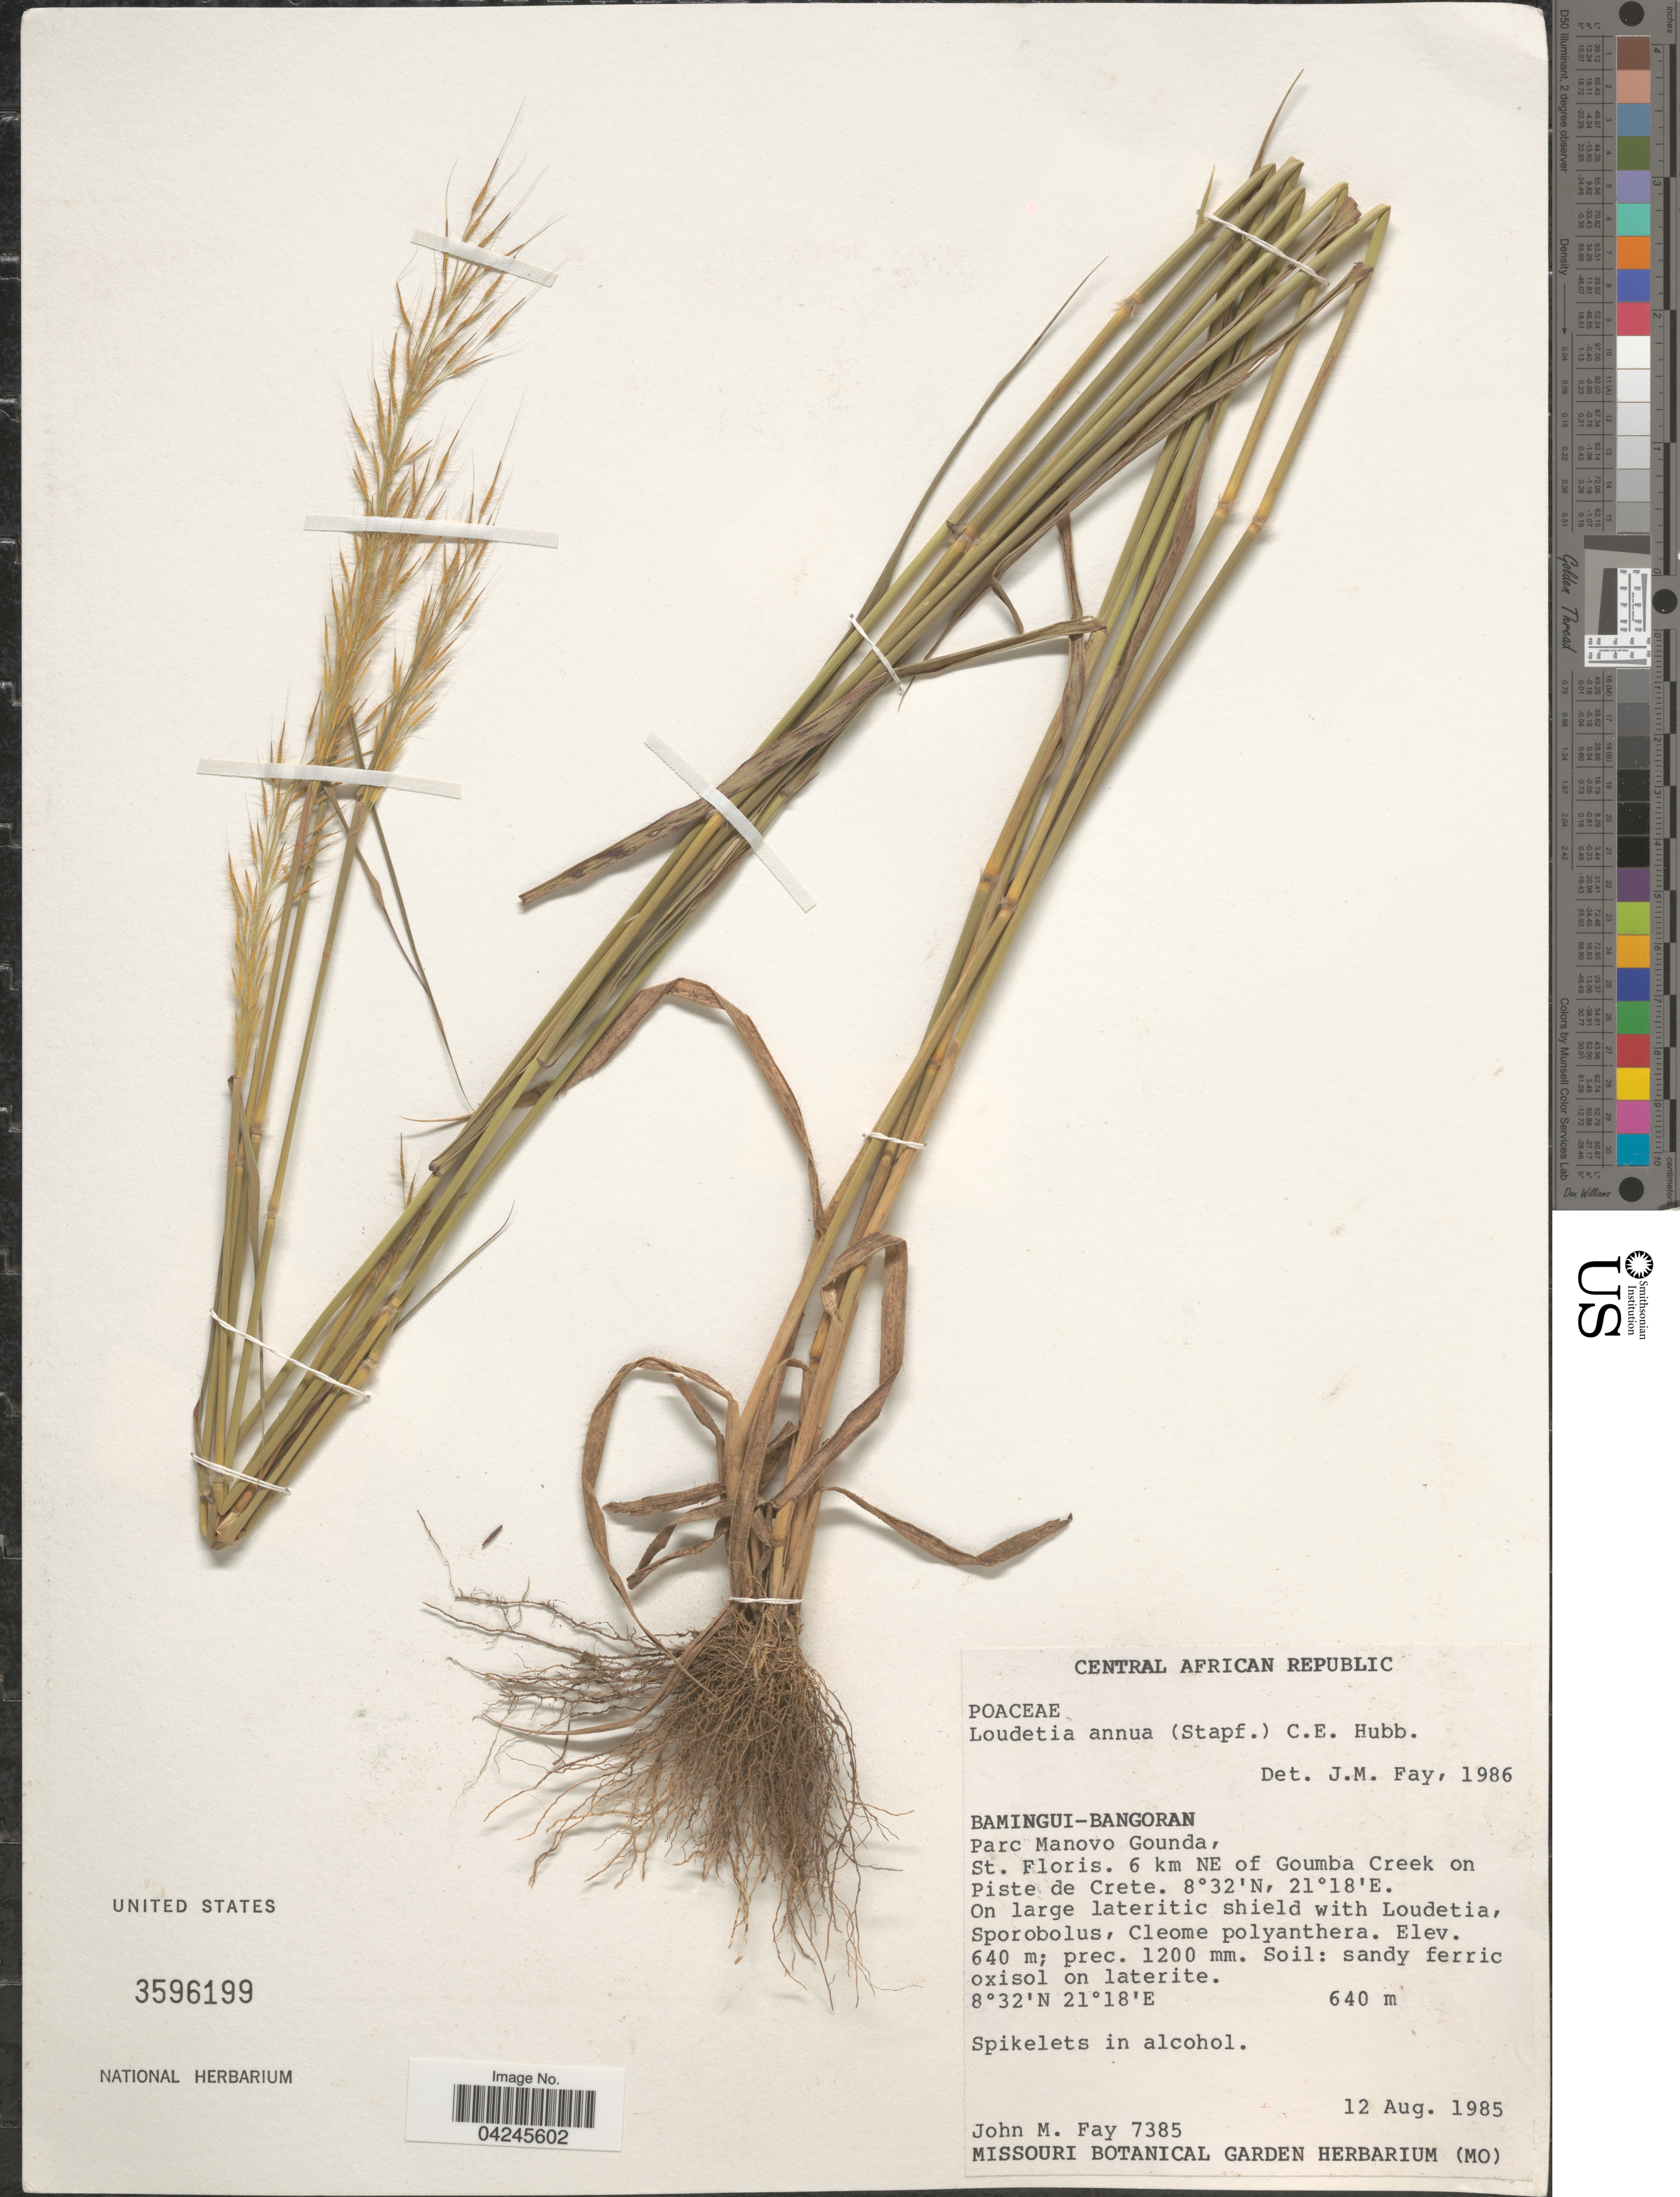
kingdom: Plantae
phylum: Tracheophyta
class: Liliopsida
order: Poales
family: Poaceae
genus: Loudetia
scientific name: Loudetia annua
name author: (Stapf) C.E. Hubb.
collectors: J. M. Fay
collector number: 7385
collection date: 1985-08-12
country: Central African Republic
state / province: Bamingui-Bangoran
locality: Parc Manovo Gounda, St. Floris. 6 km NE of Goumba Creek on Piste de Crete.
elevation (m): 640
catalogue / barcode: US 3596199